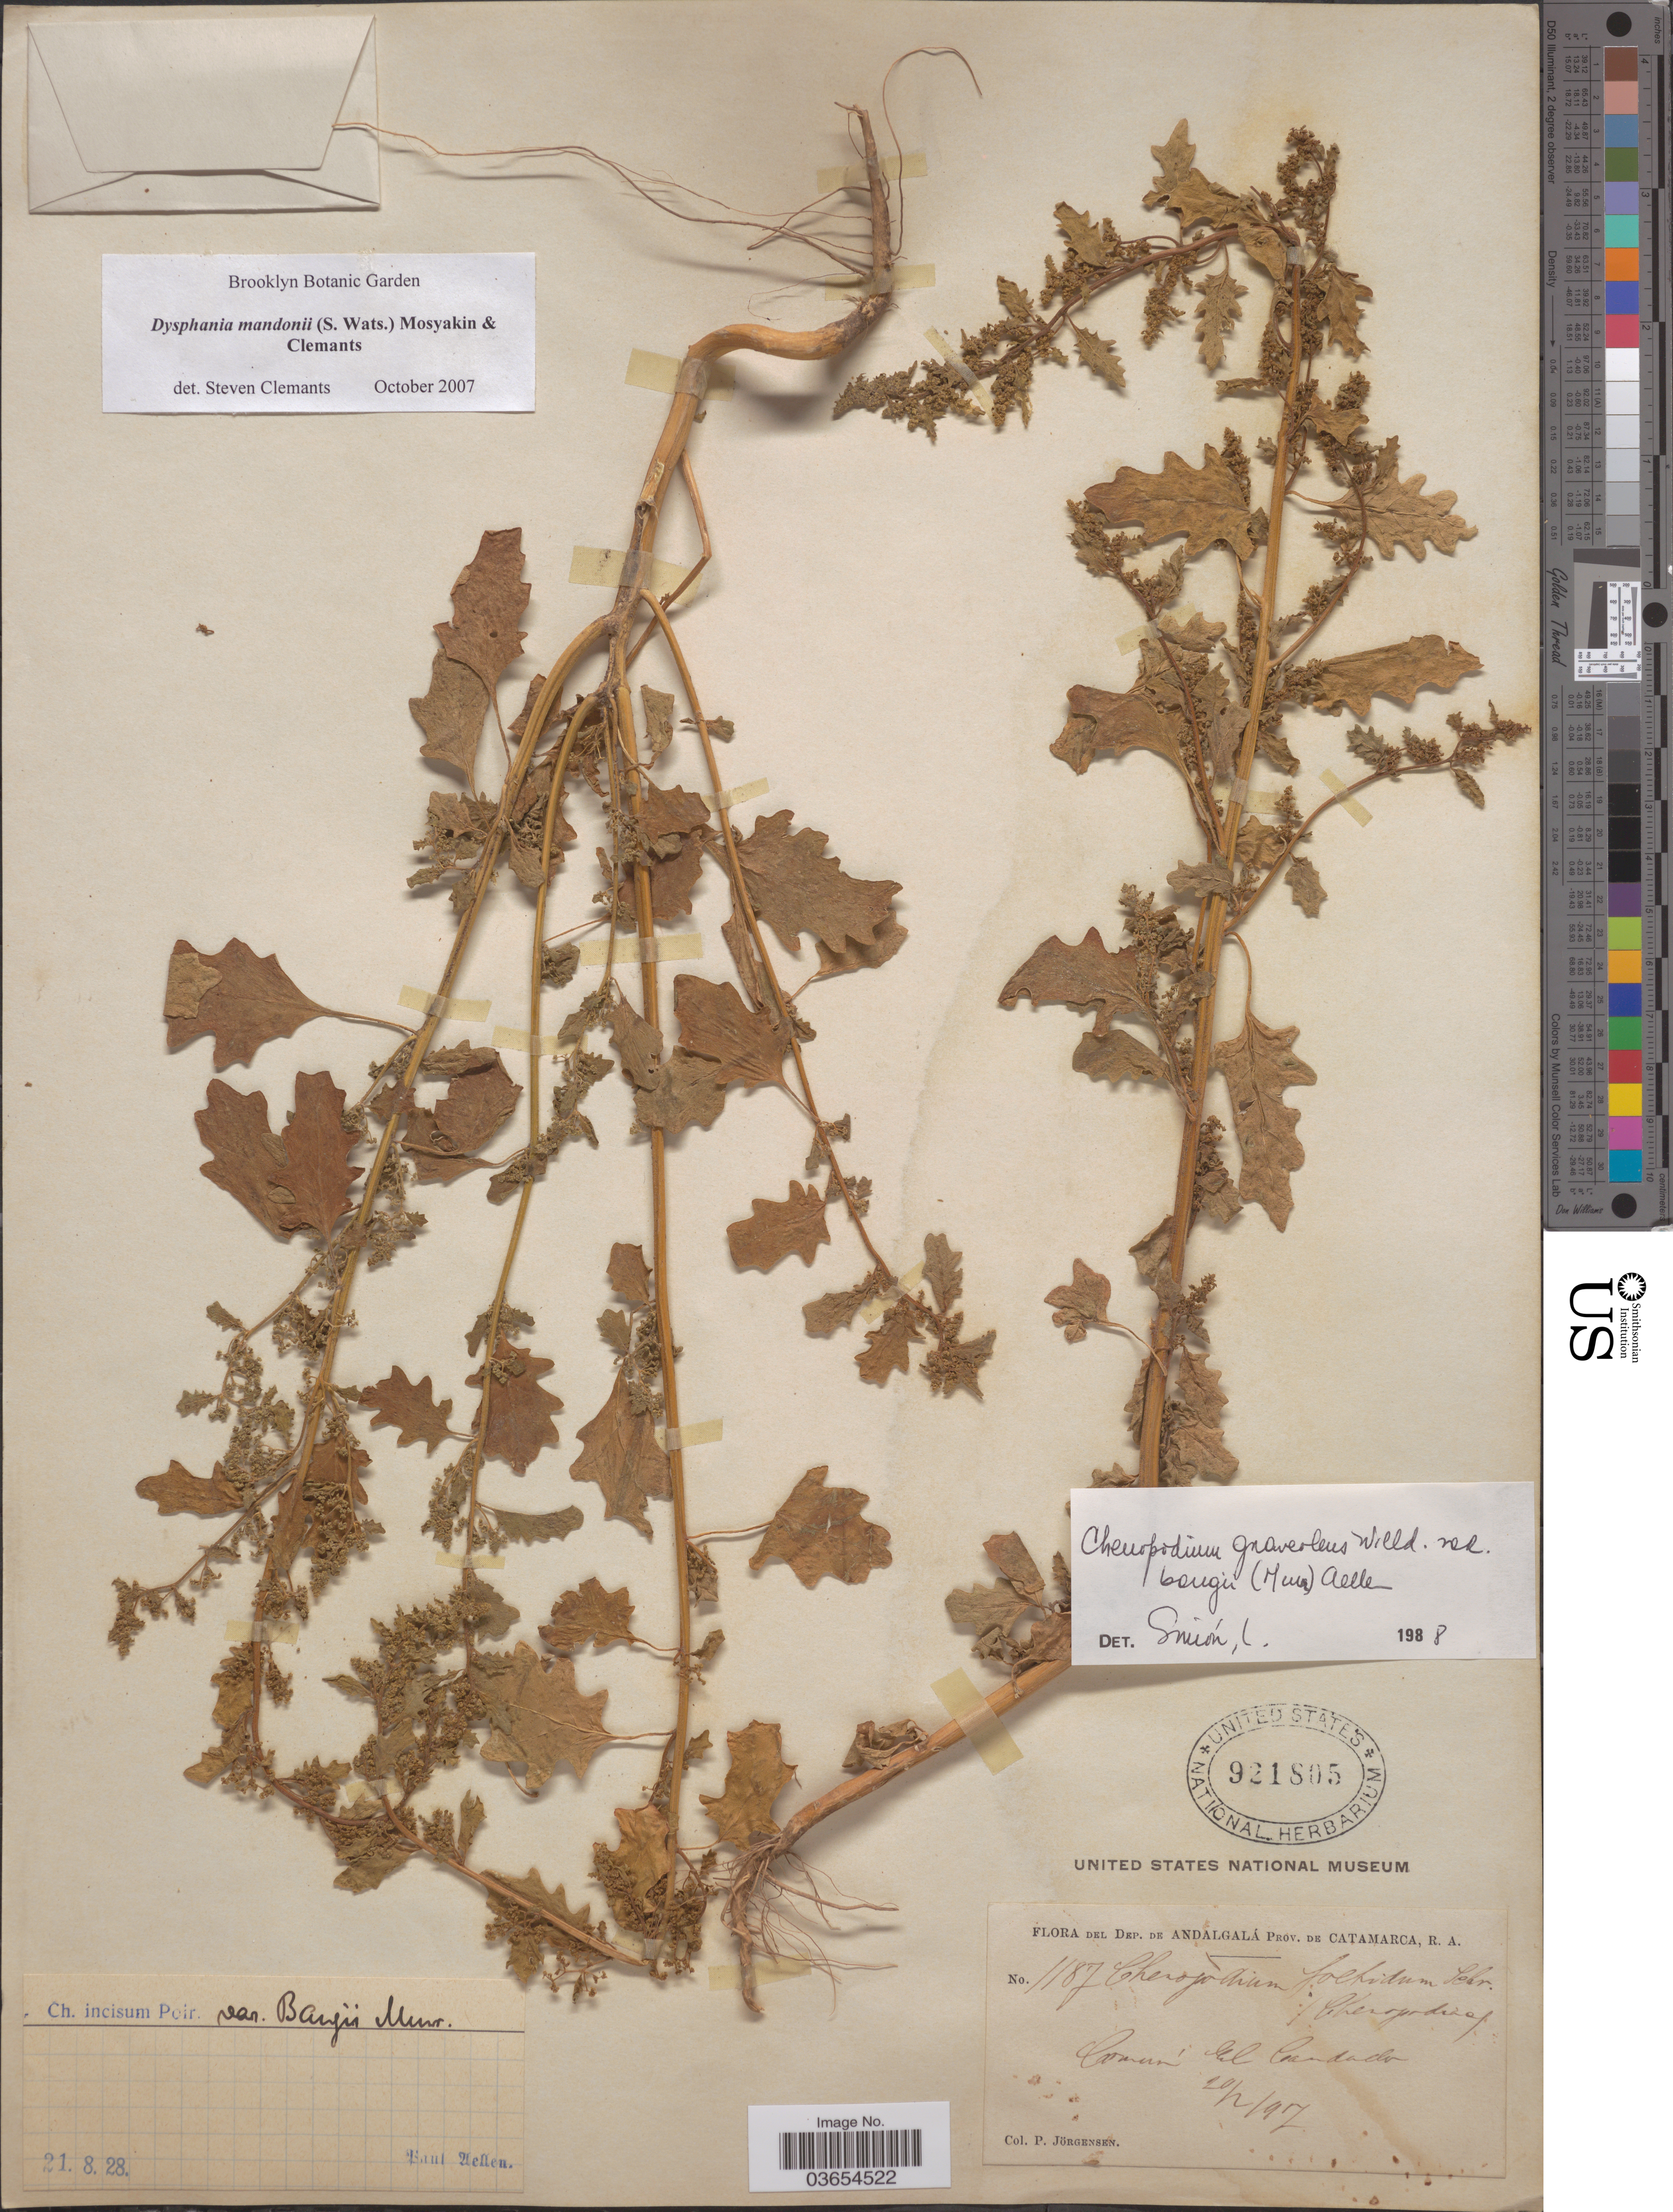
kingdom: Plantae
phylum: Tracheophyta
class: Magnoliopsida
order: Caryophyllales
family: Amaranthaceae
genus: Chenopodium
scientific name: Chenopodium incisum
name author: Poir.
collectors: P. Jörgensen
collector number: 1187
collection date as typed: Transcribed d/m/y: 29/2/97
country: Argentina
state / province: Catamarca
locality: Dep. de Andalgalá. Commún El Candado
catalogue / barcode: US 921805